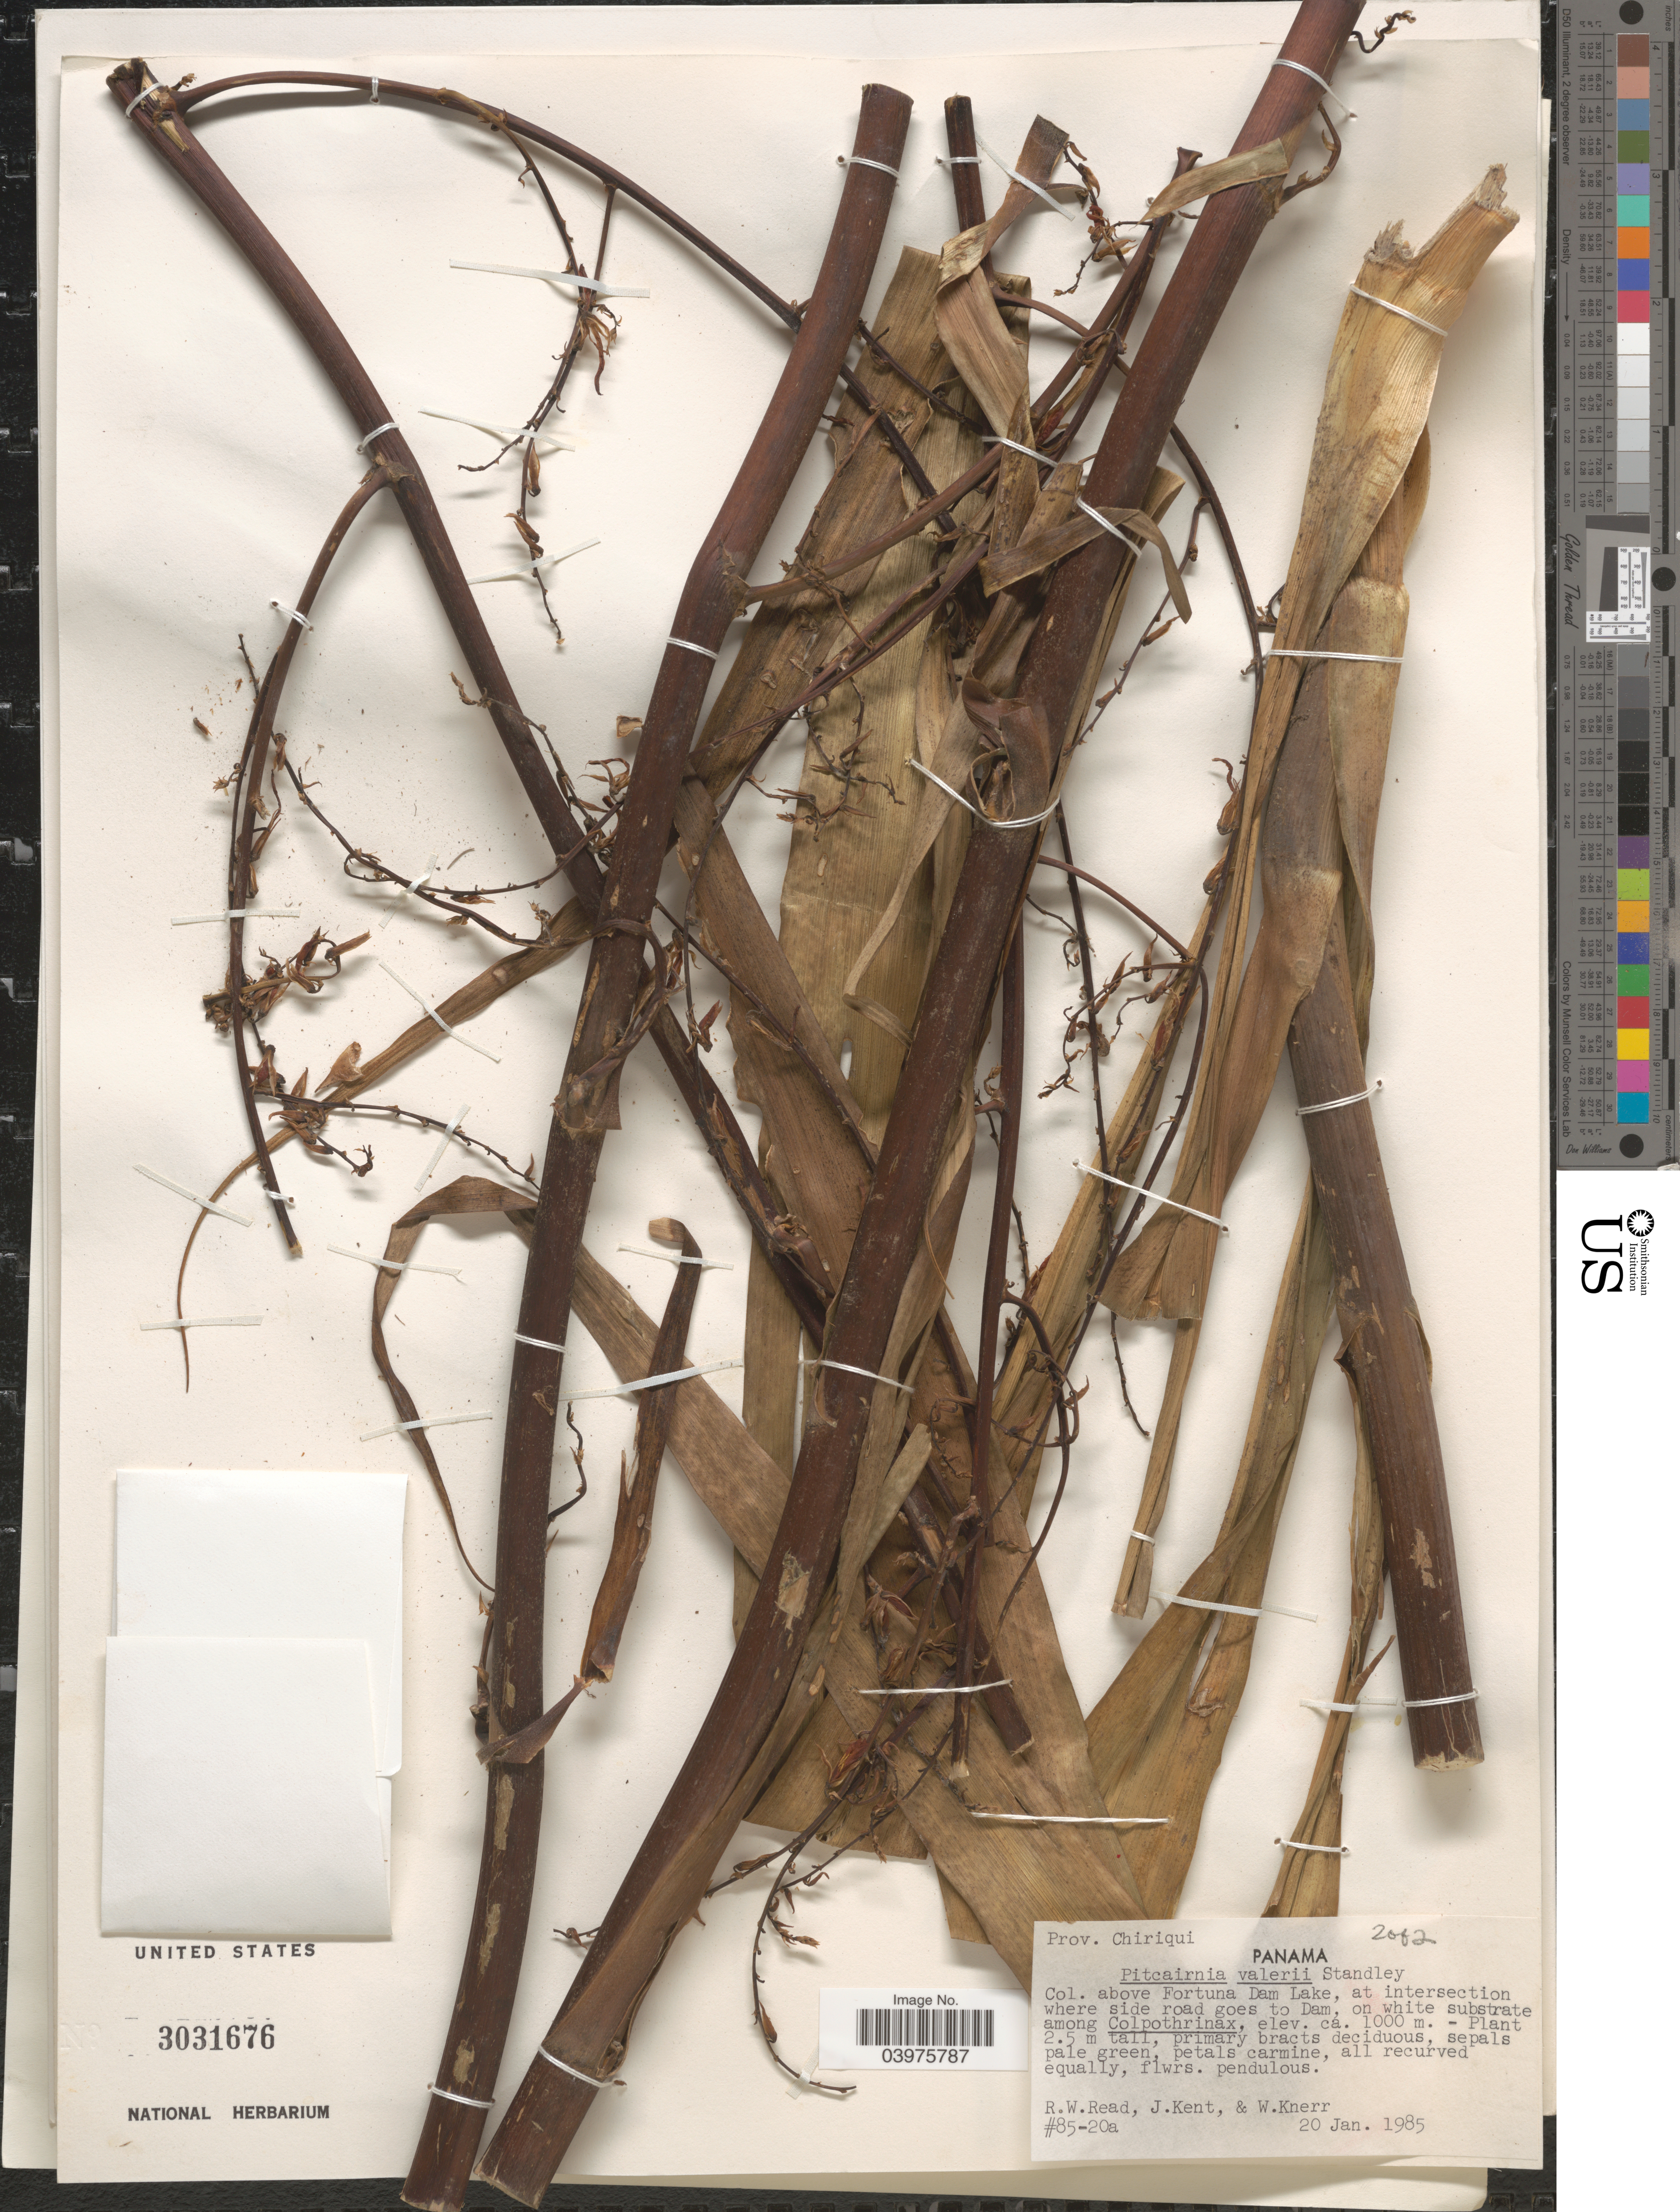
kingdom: Plantae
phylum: Tracheophyta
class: Liliopsida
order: Poales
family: Bromeliaceae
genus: Pitcairnia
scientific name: Pitcairnia valerii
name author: Standl.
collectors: R. W. Read, J. Kent & W. Knerr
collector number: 85-20a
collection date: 1985-01-20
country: Panama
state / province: Chiriqui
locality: Above Fortuna Dam Lake, at intersection where side road goes to Dam.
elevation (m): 1000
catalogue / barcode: US 3031676